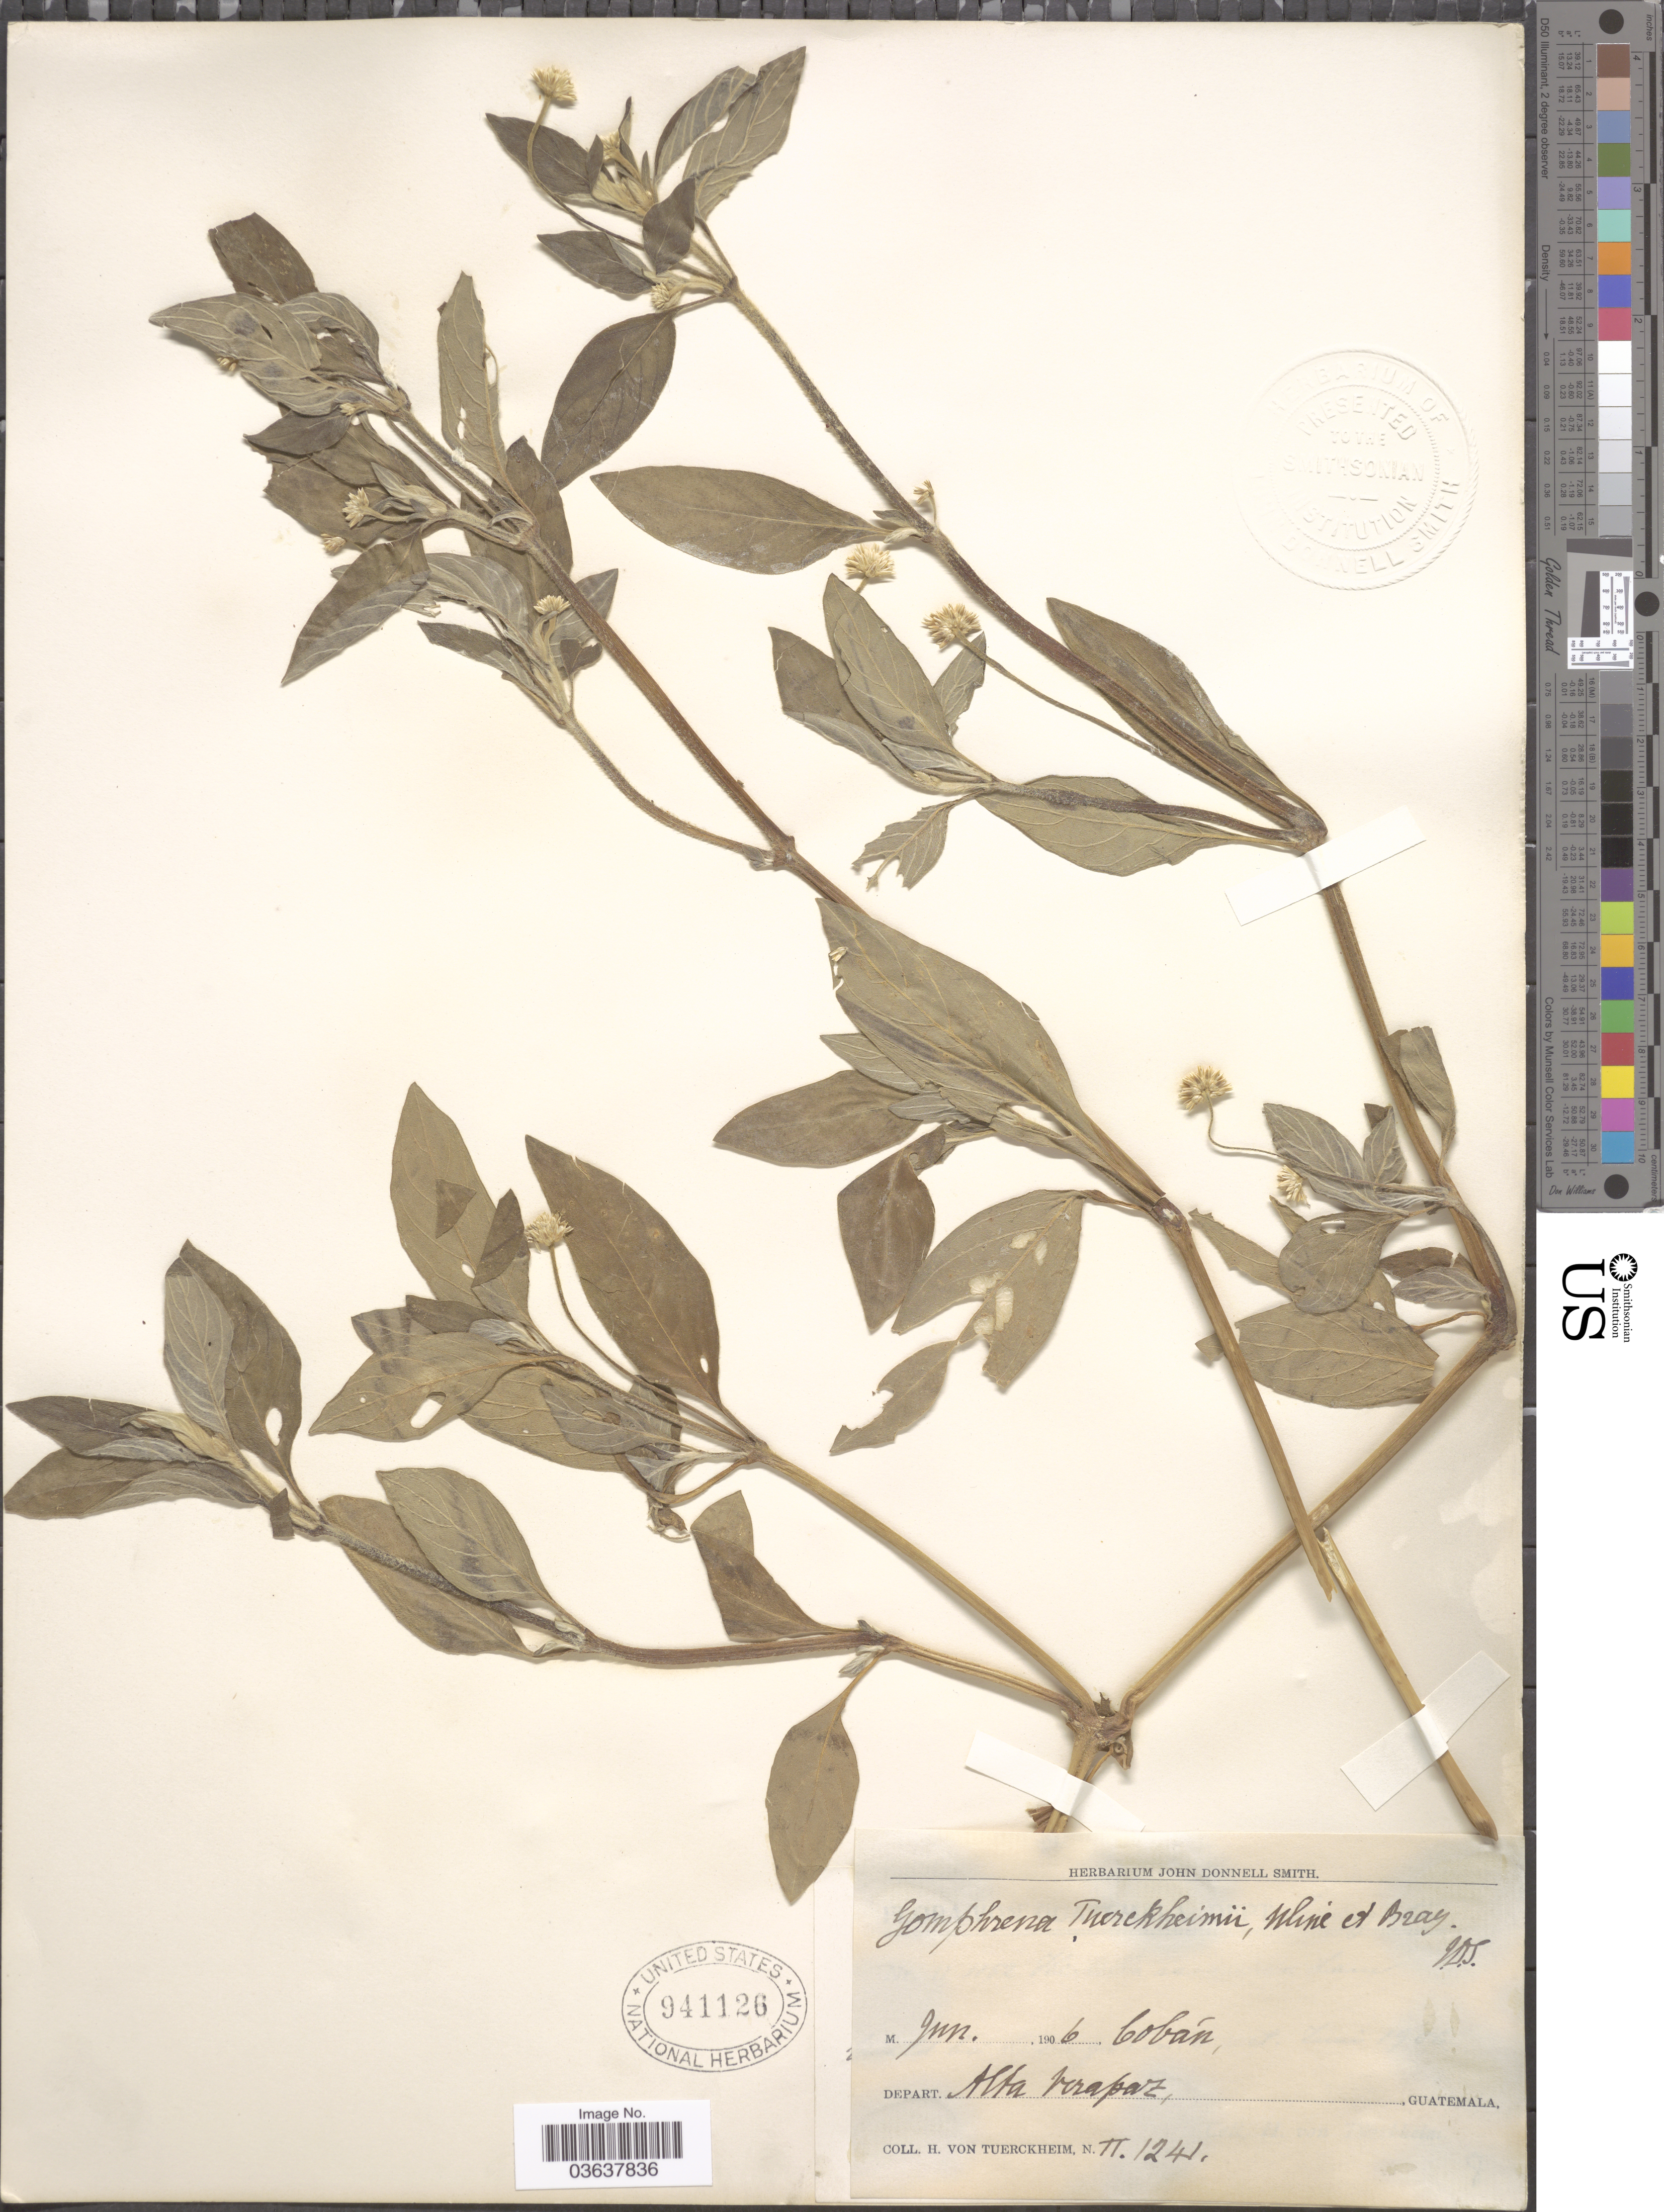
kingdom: Plantae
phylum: Tracheophyta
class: Magnoliopsida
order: Caryophyllales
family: Amaranthaceae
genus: Gomphrena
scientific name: Gomphrena tuerckheimii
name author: Uline & W.L. Bray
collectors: H. von Türckheim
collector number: II1241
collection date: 1906-06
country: Guatemala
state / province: Alta Verapaz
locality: Cobán, Depart. Alta Verapaz.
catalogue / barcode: US 941126